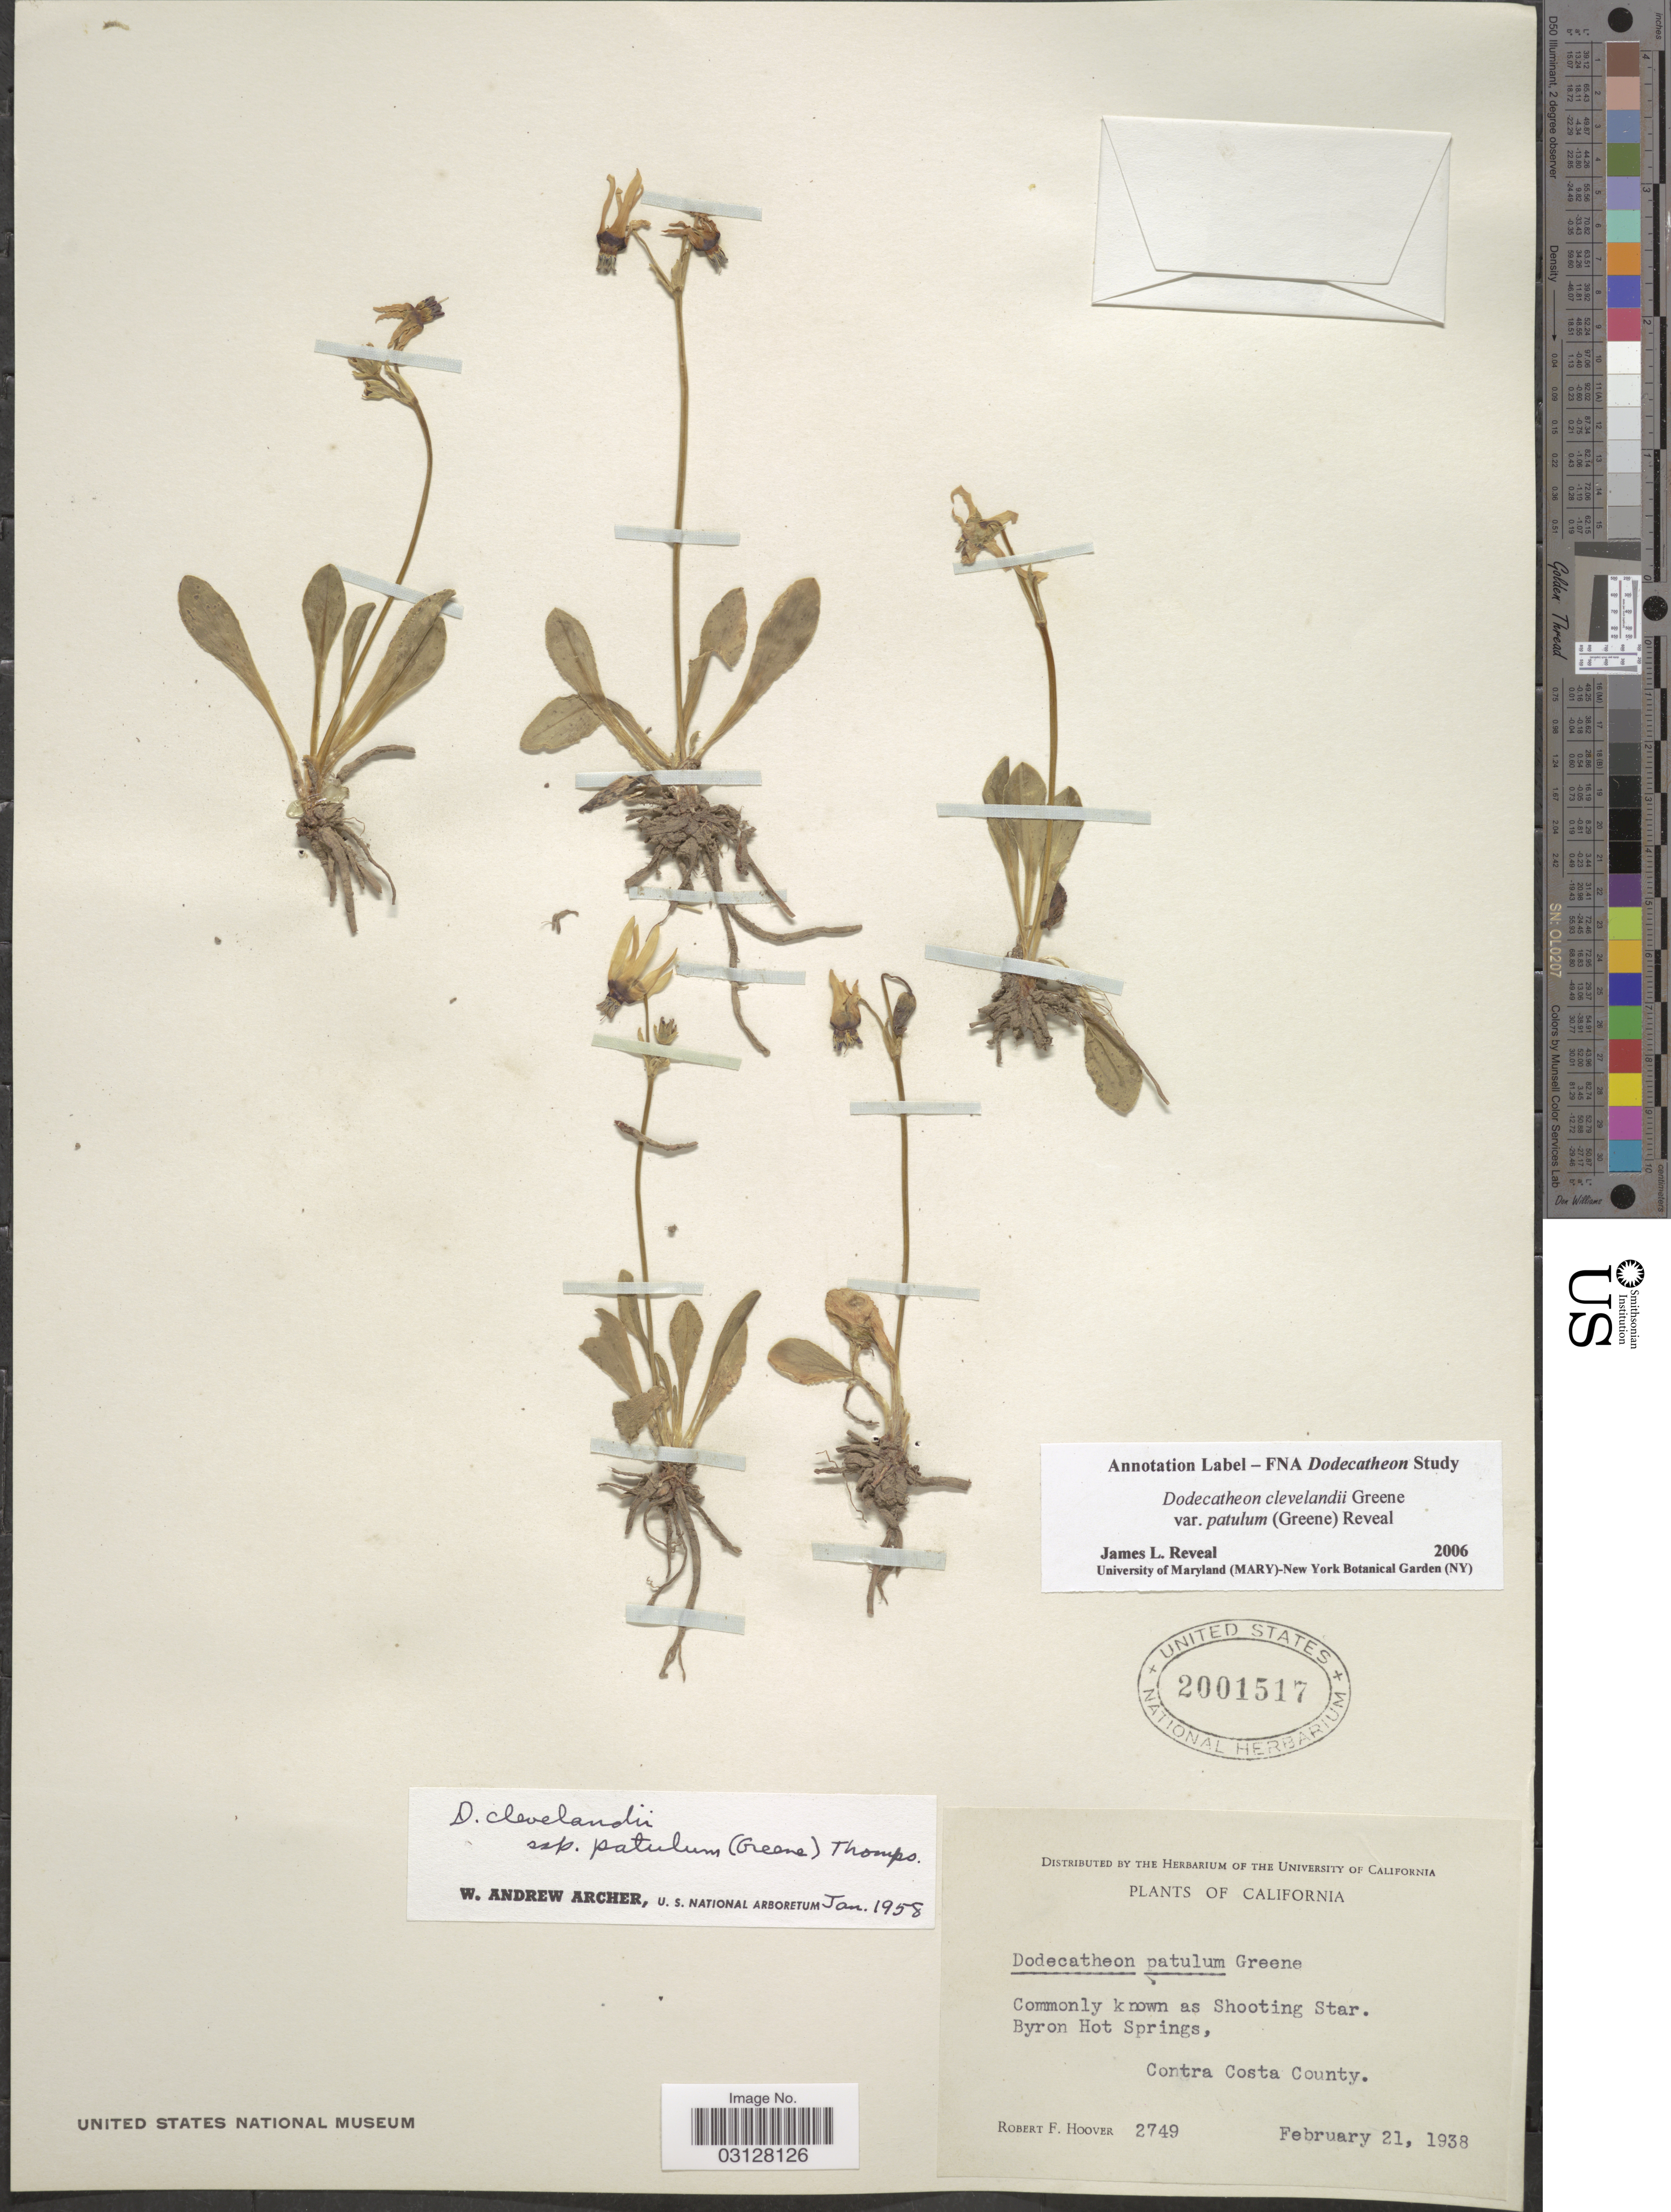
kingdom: Plantae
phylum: Tracheophyta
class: Magnoliopsida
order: Ericales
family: Primulaceae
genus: Dodecatheon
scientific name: Dodecatheon clevelandii var. patulum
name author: (Kuntze) Reveal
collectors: R. F. Hoover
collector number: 2749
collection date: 1938-02-21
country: United States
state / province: California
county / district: Contra Costa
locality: Byron Hot Springs, Contra Costa County.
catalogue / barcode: US 2001517